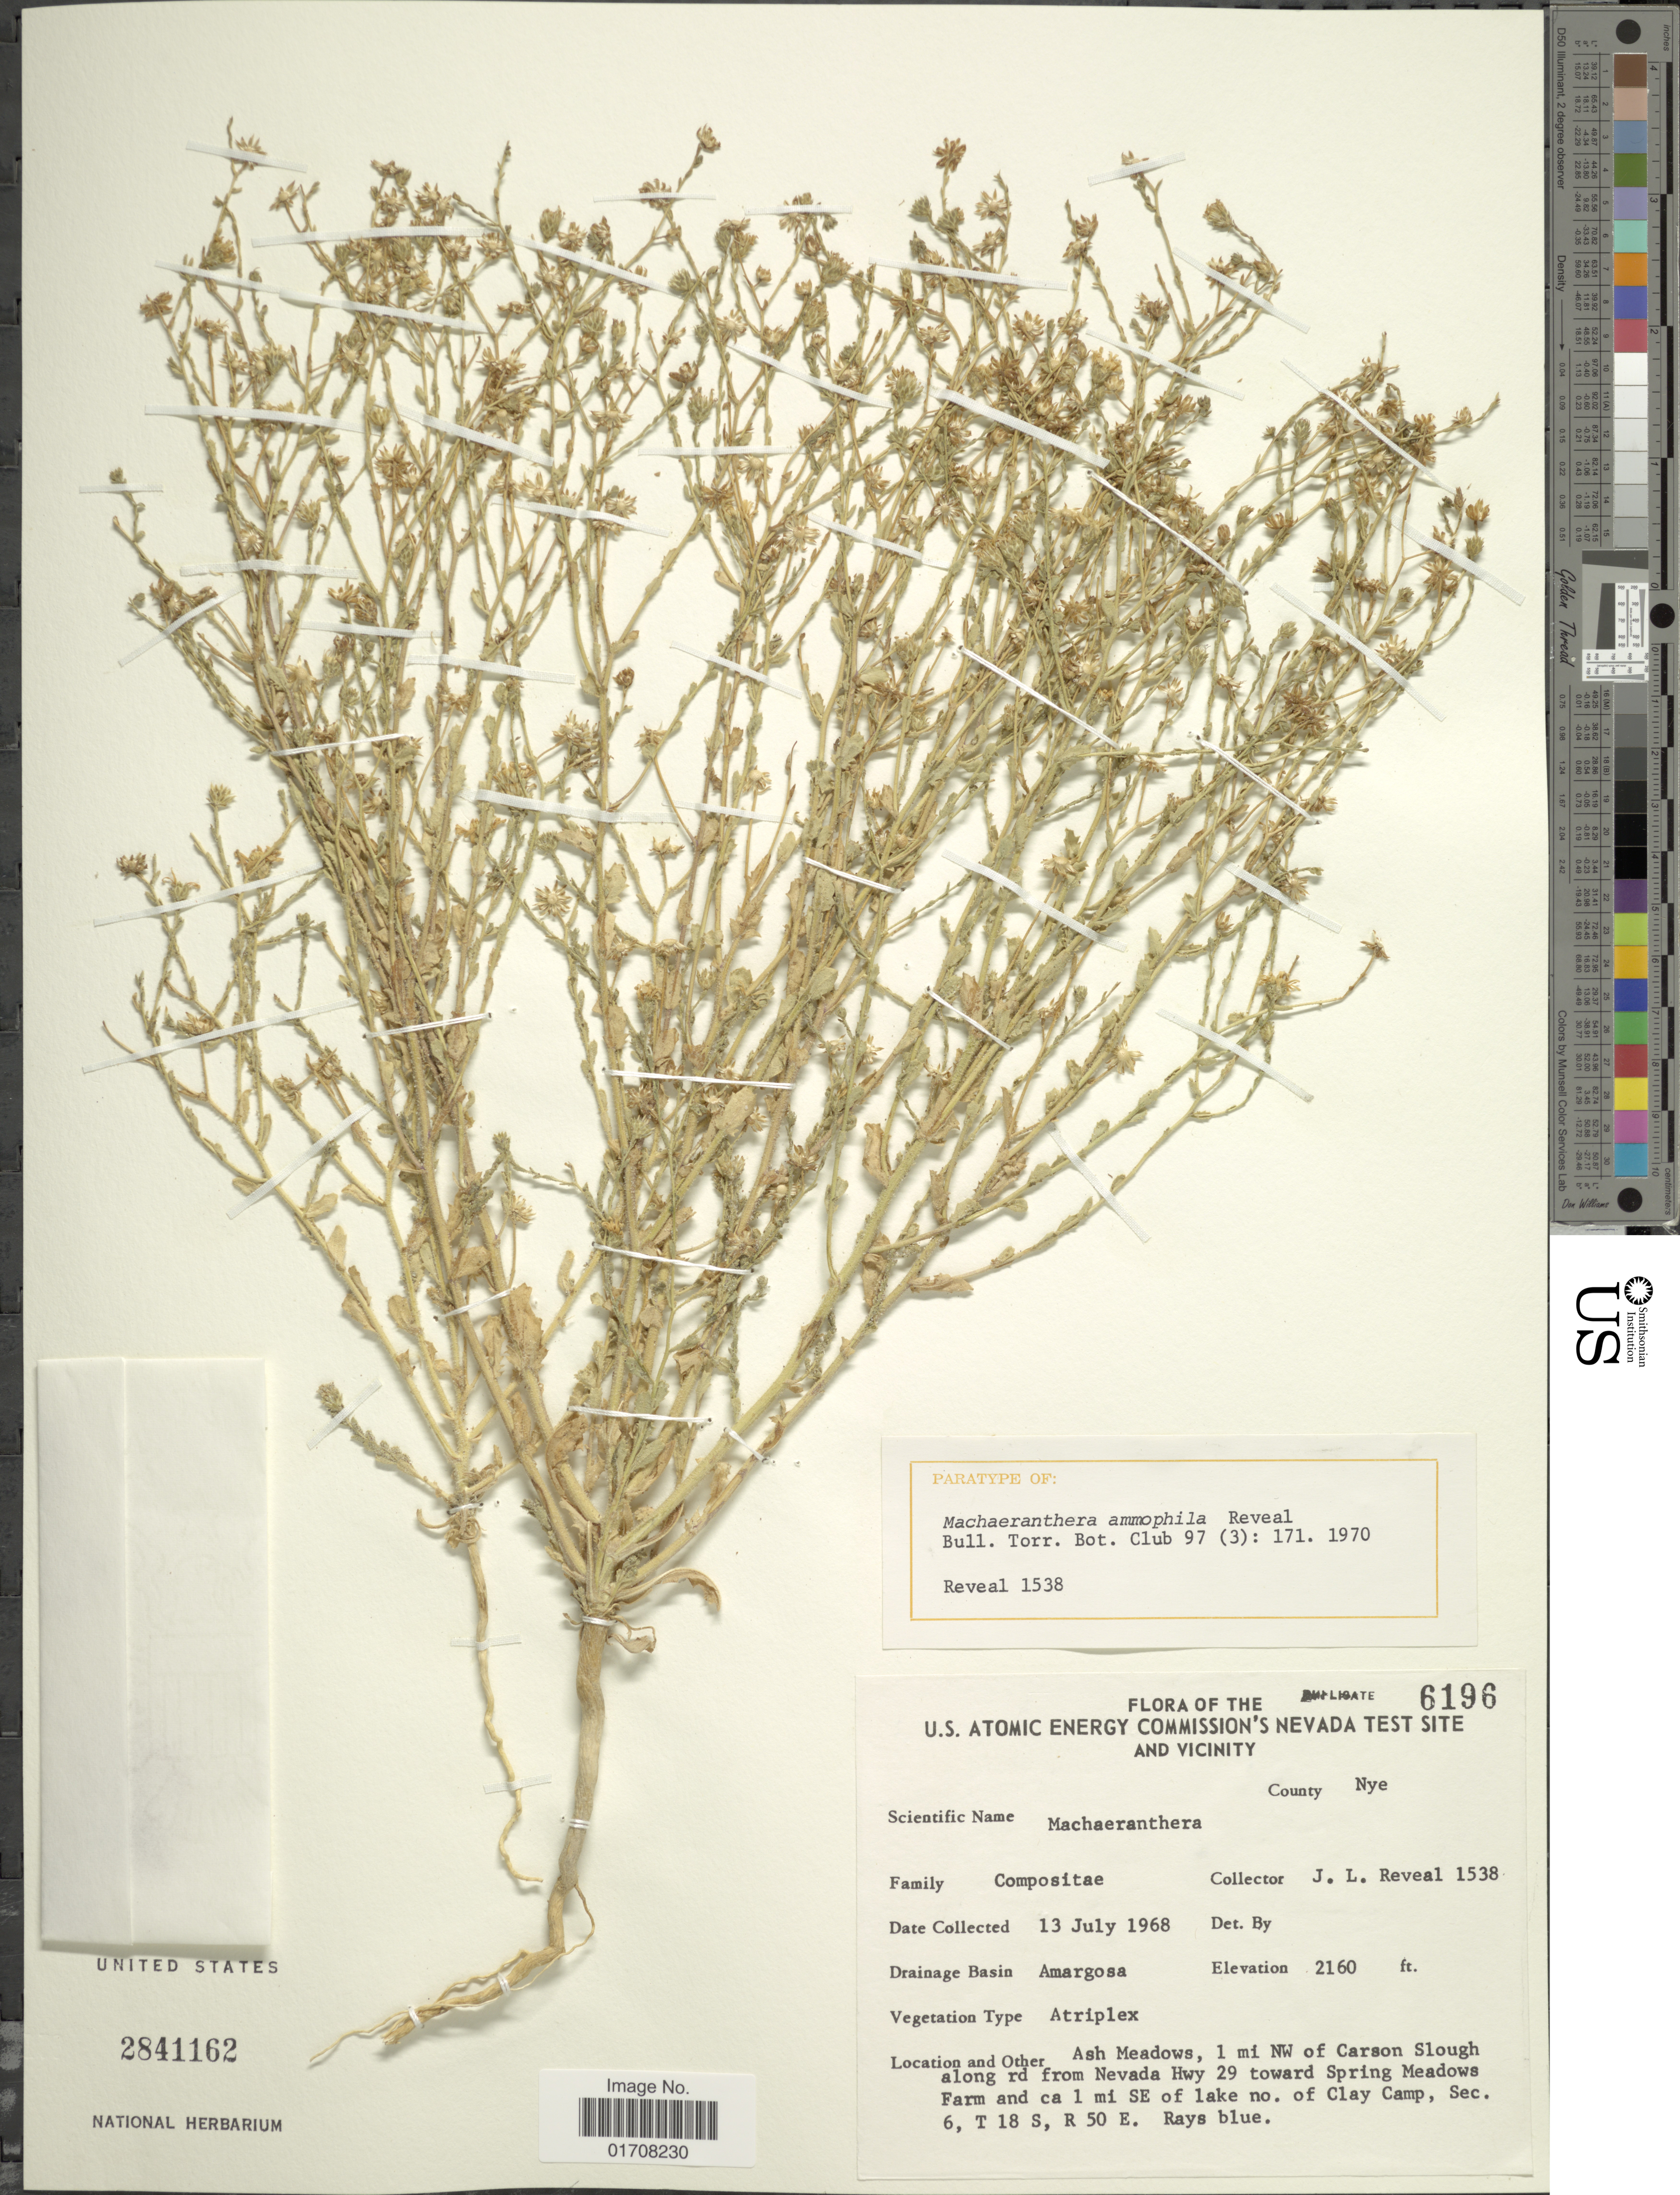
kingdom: Plantae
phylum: Tracheophyta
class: Magnoliopsida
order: Asterales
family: Asteraceae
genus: Machaeranthera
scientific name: Machaeranthera ammophila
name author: Reveal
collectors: J. L. Reveal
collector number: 1538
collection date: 1968-07-13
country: United States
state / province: Nevada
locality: U. S. Atomic Energy Commission's Nevada Test Site and Vicinity, County Nye, Drainage Basin Amargosa, Ash Meadows, 1 mi NW of Carson Slough along rd from Nevada Hwy 29 toward Spring Meadows Farm and ca 1 mi SE of lake no. of Clay Camp, Sec. 6, T18S, R50E, Rays blue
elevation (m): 658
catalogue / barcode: US 2841162